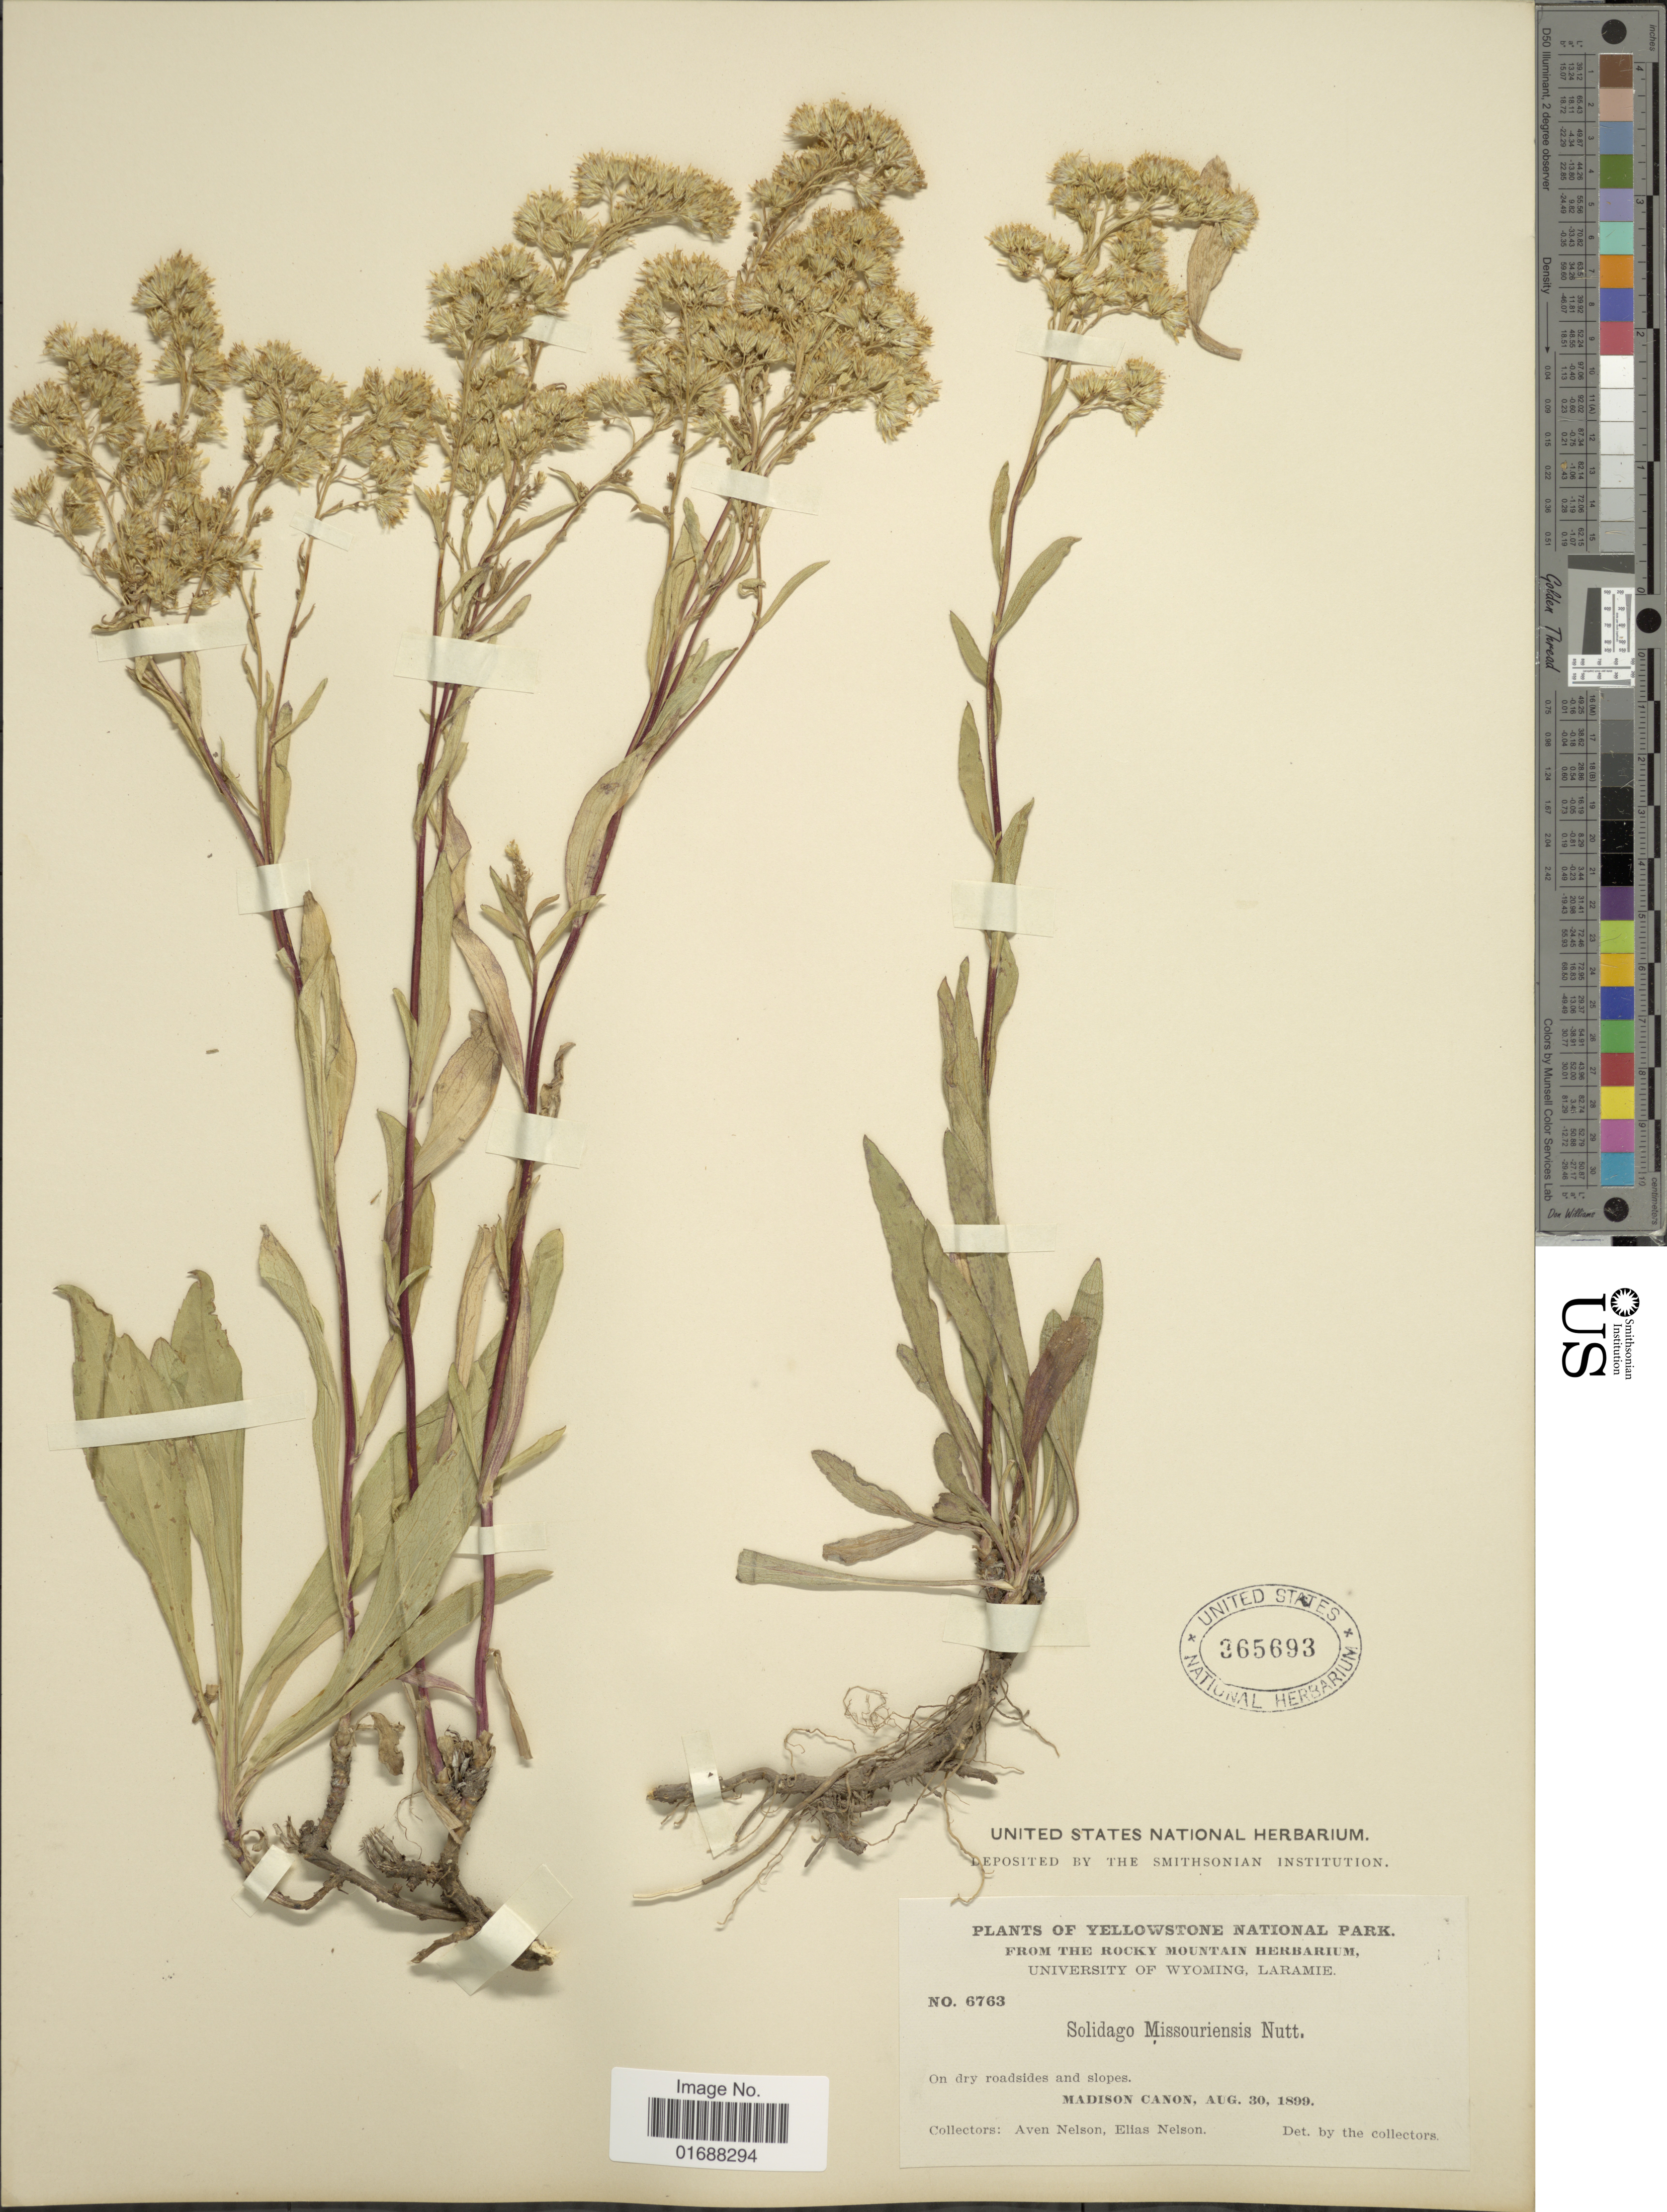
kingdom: Plantae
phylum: Tracheophyta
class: Magnoliopsida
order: Asterales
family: Asteraceae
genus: Solidago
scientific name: Solidago missouriensis var. missouriensis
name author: Nutt.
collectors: A. Nelson & E. Nelson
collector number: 6763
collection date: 1899-08-30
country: United States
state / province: Wyoming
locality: Yellowstone National Park. Madison Canon.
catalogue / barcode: US 365693